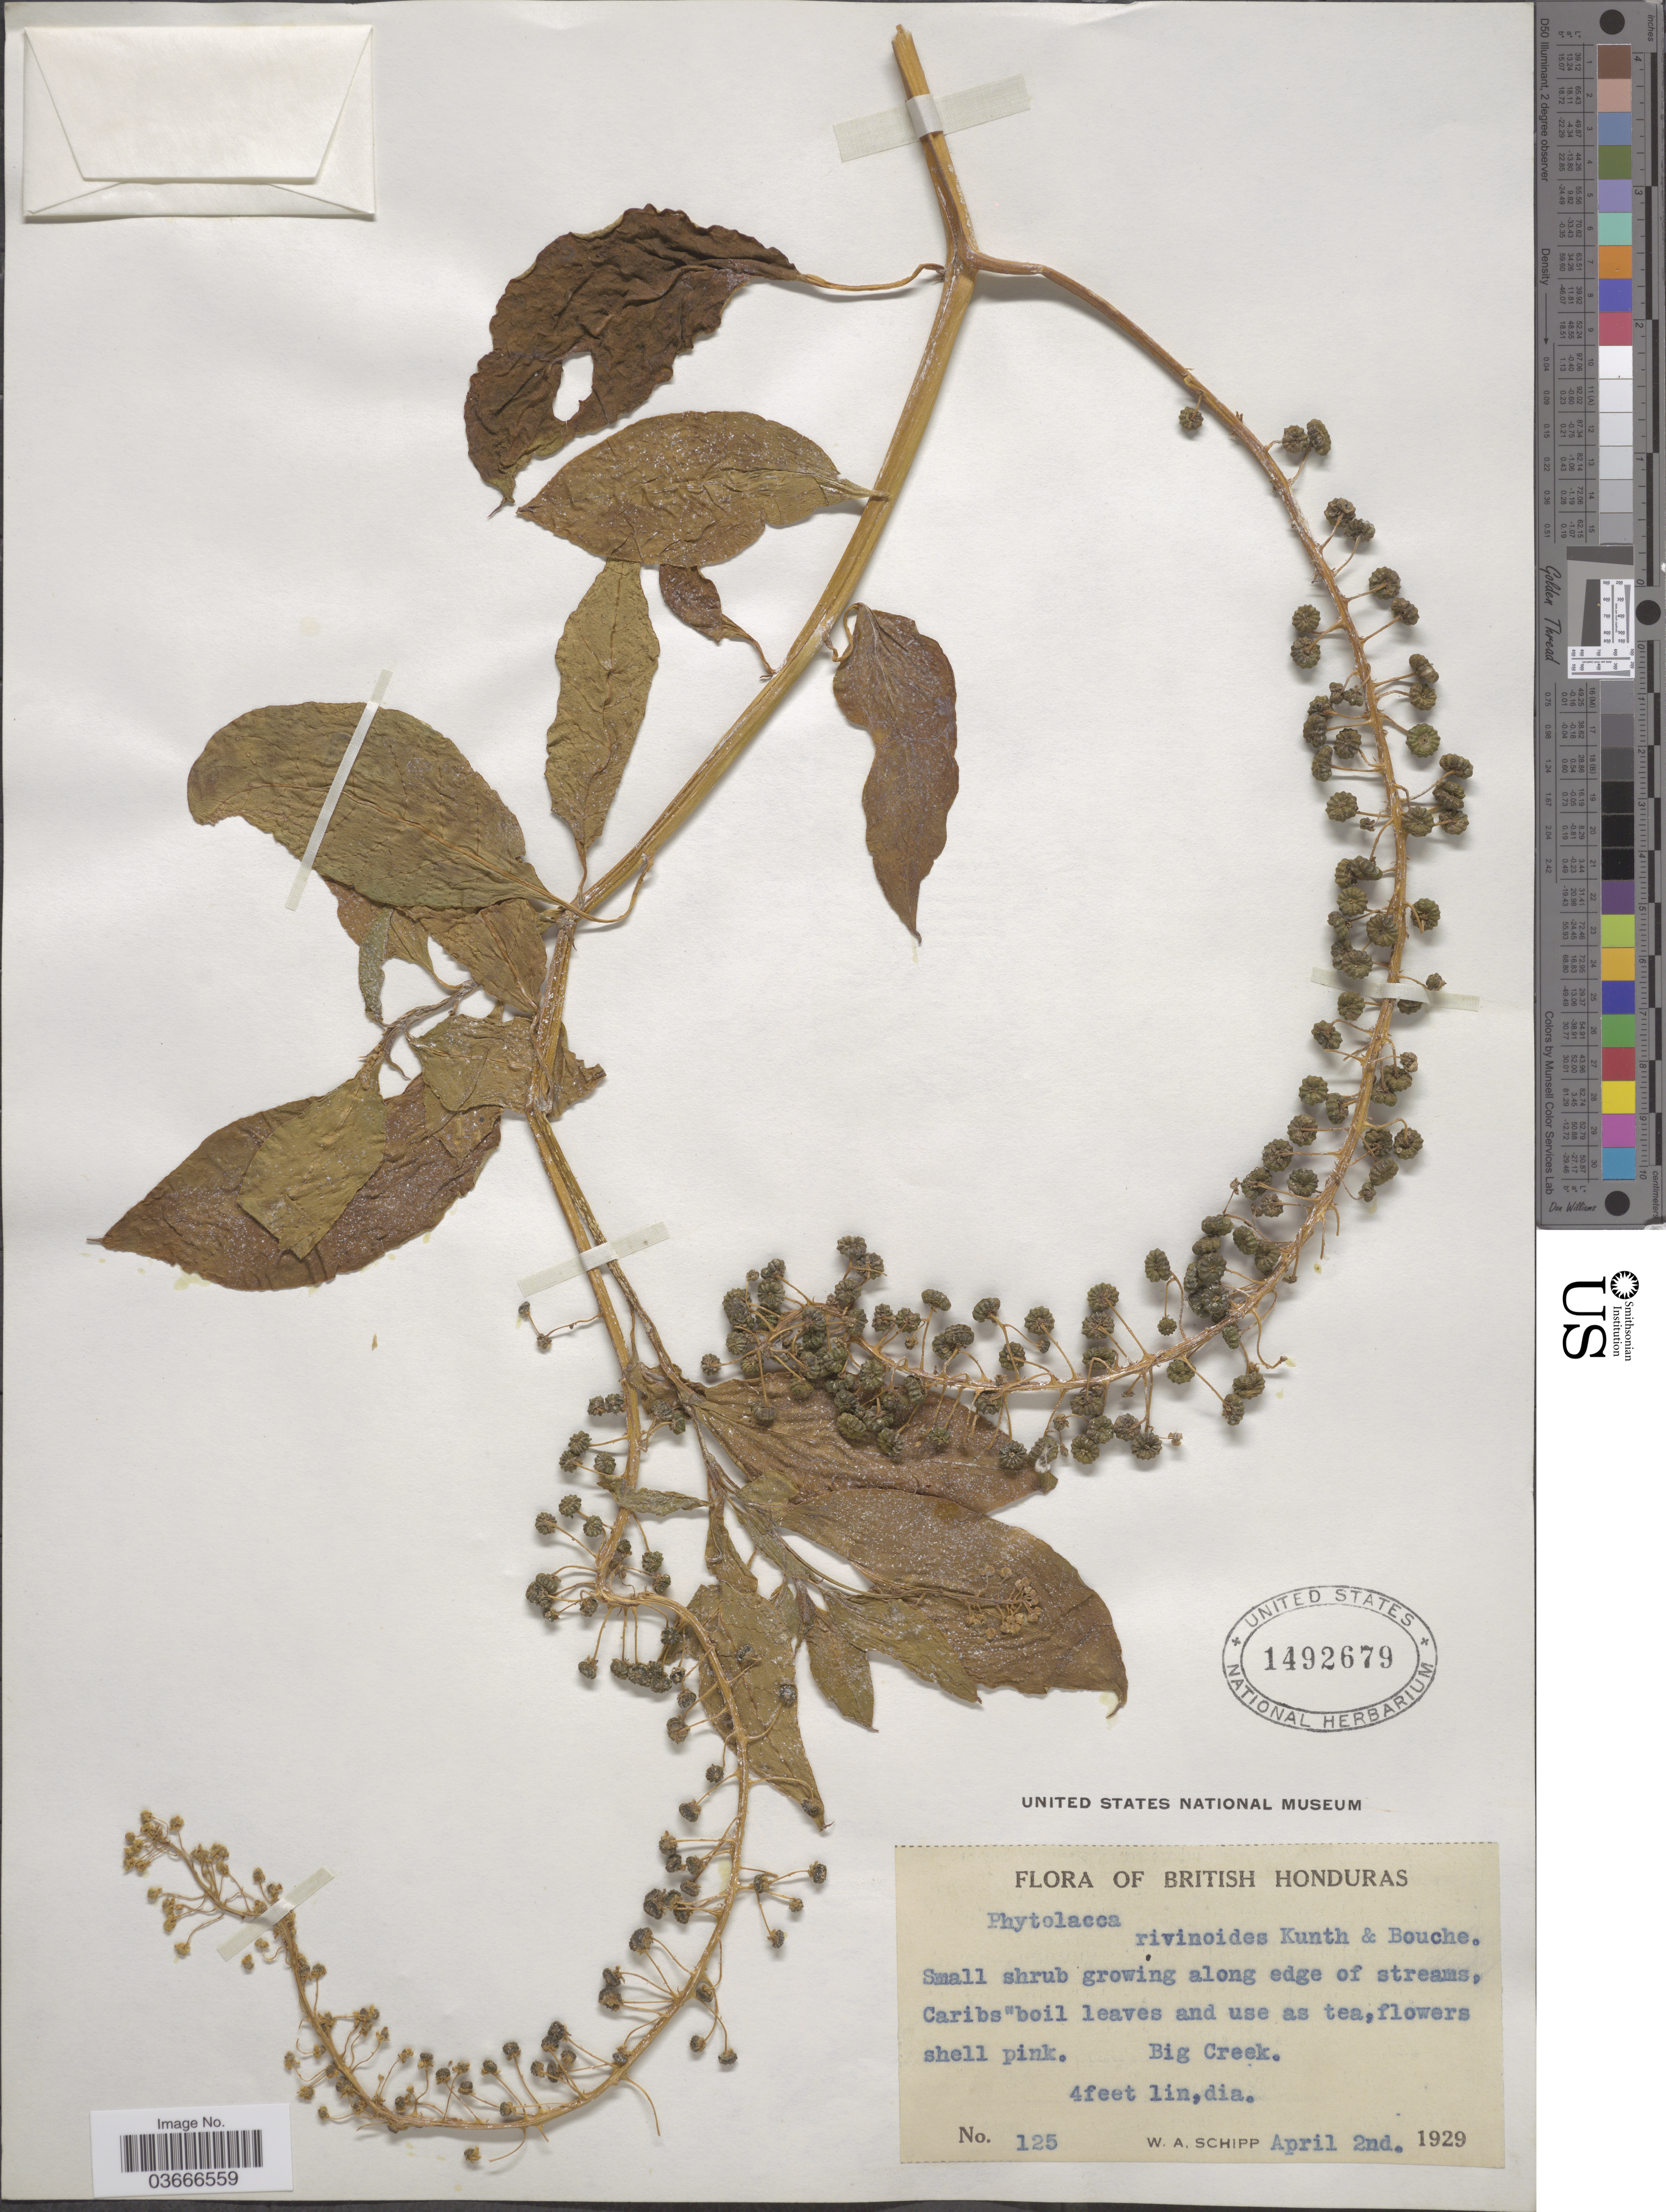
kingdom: Plantae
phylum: Tracheophyta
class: Magnoliopsida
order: Caryophyllales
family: Phytolaccaceae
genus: Phytolacca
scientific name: Phytolacca rivinoides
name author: Kunth & C.D. Bouché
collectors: W. Schipp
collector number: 125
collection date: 1929-04-02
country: Belize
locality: Big Creek. British Honduras.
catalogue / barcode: US 1492679